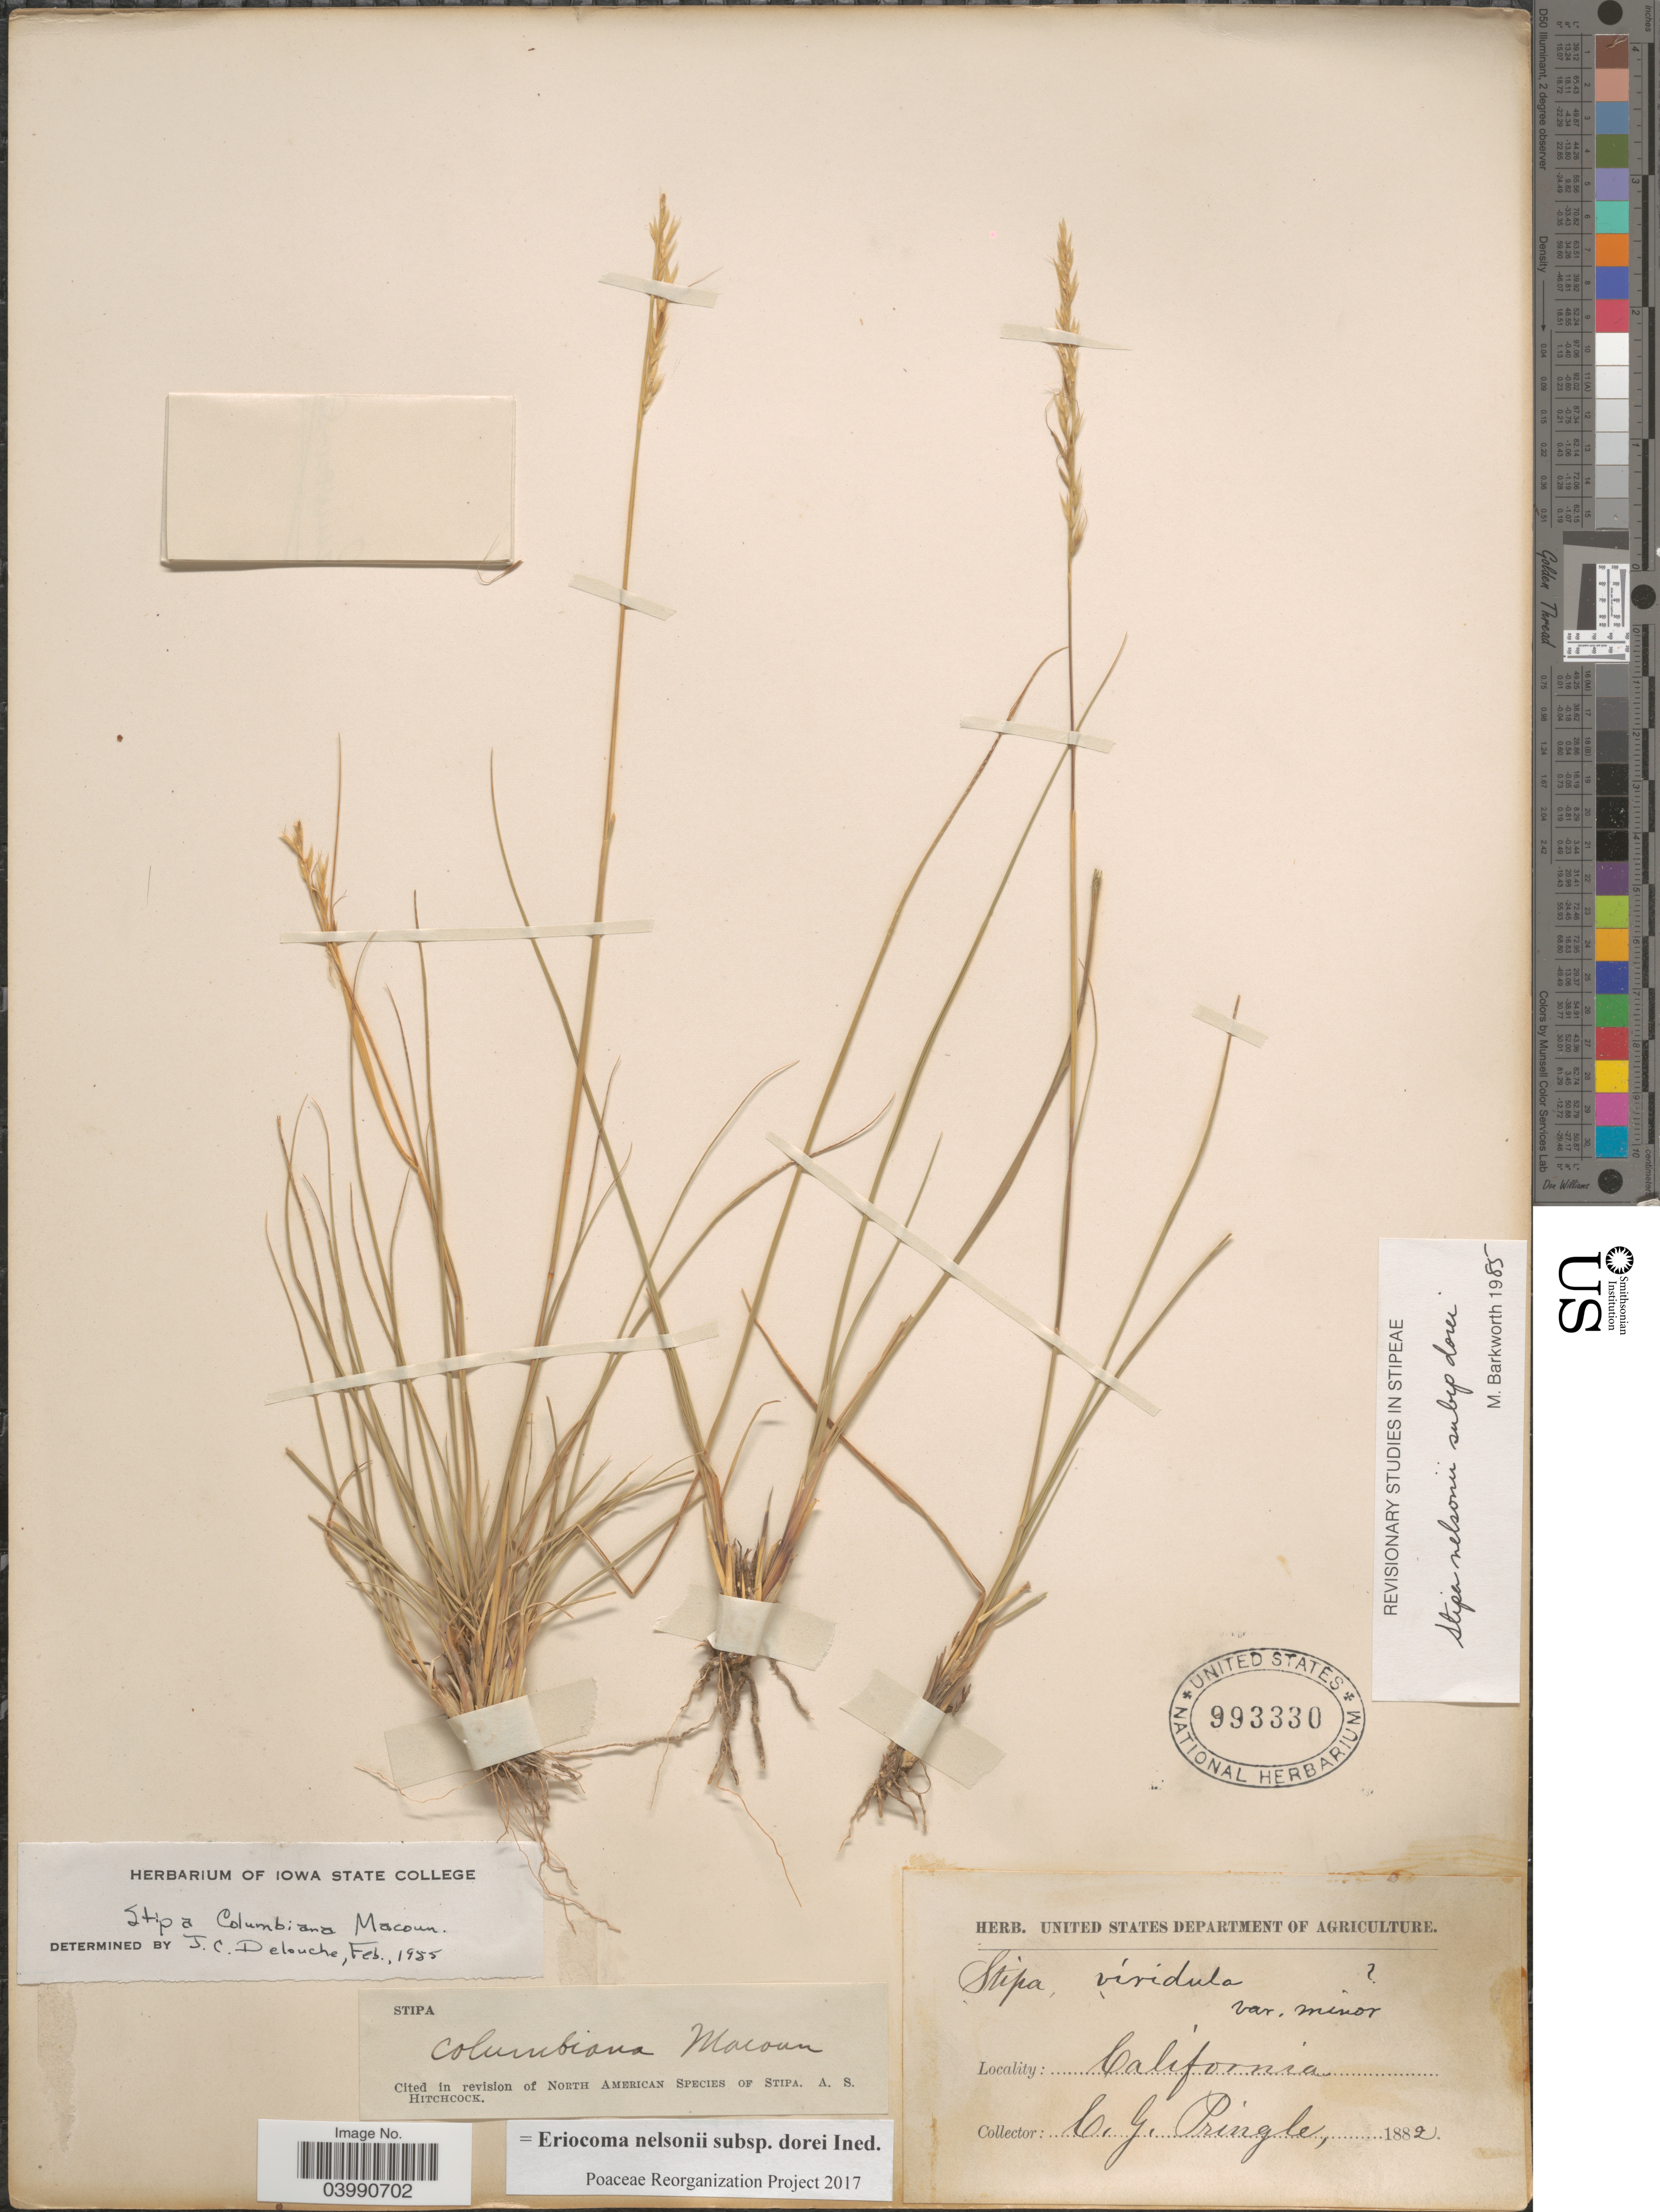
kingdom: Plantae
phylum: Tracheophyta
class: Liliopsida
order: Poales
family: Poaceae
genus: Eriocoma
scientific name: Eriocoma nelsonii subsp. dorei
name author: (Barkworth & J. Maze) Romasch.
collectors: C. G. Pringle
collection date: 1882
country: United States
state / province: California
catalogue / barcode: US 993330